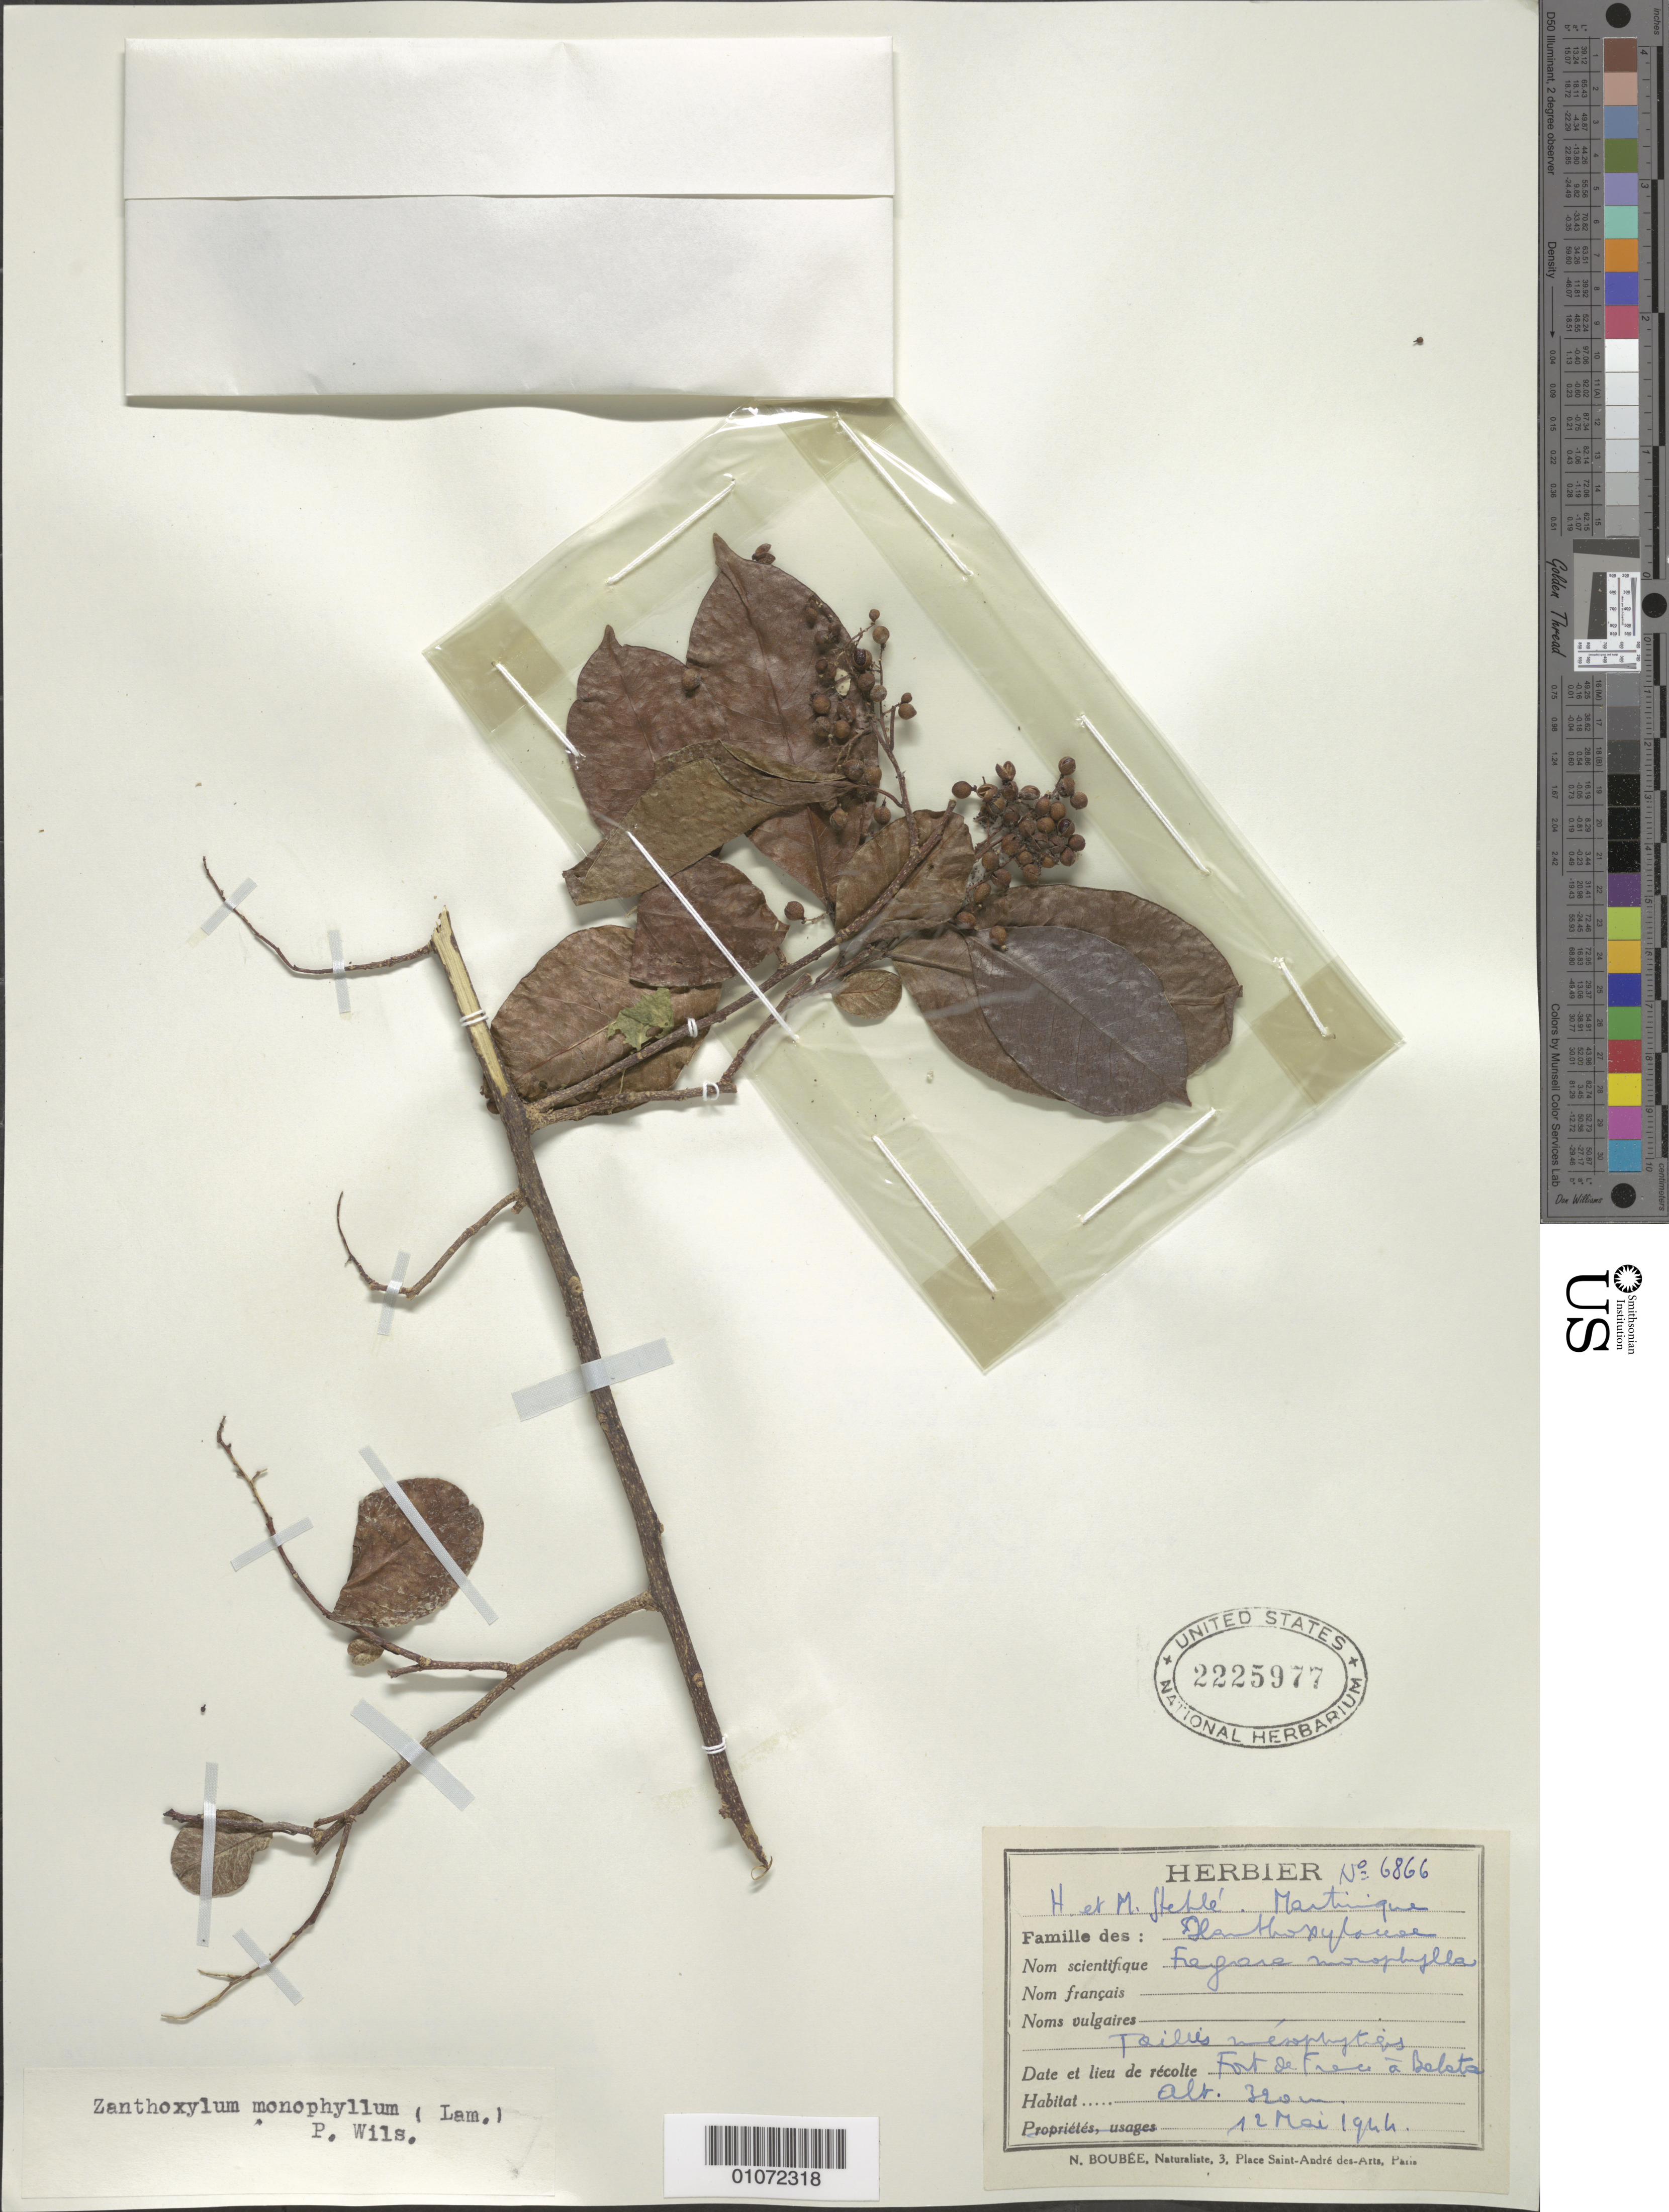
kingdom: Plantae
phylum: Tracheophyta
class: Magnoliopsida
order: Sapindales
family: Rutaceae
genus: Zanthoxylum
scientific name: Zanthoxylum monophyllum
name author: (Lam.) P. Wilson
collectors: H. Stehlé & M. Stehlé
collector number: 6866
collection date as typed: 12 May 1944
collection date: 1944-05-12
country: Martinique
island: Martinique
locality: Forte de Frere a Boleta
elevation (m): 320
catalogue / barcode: US 2225977